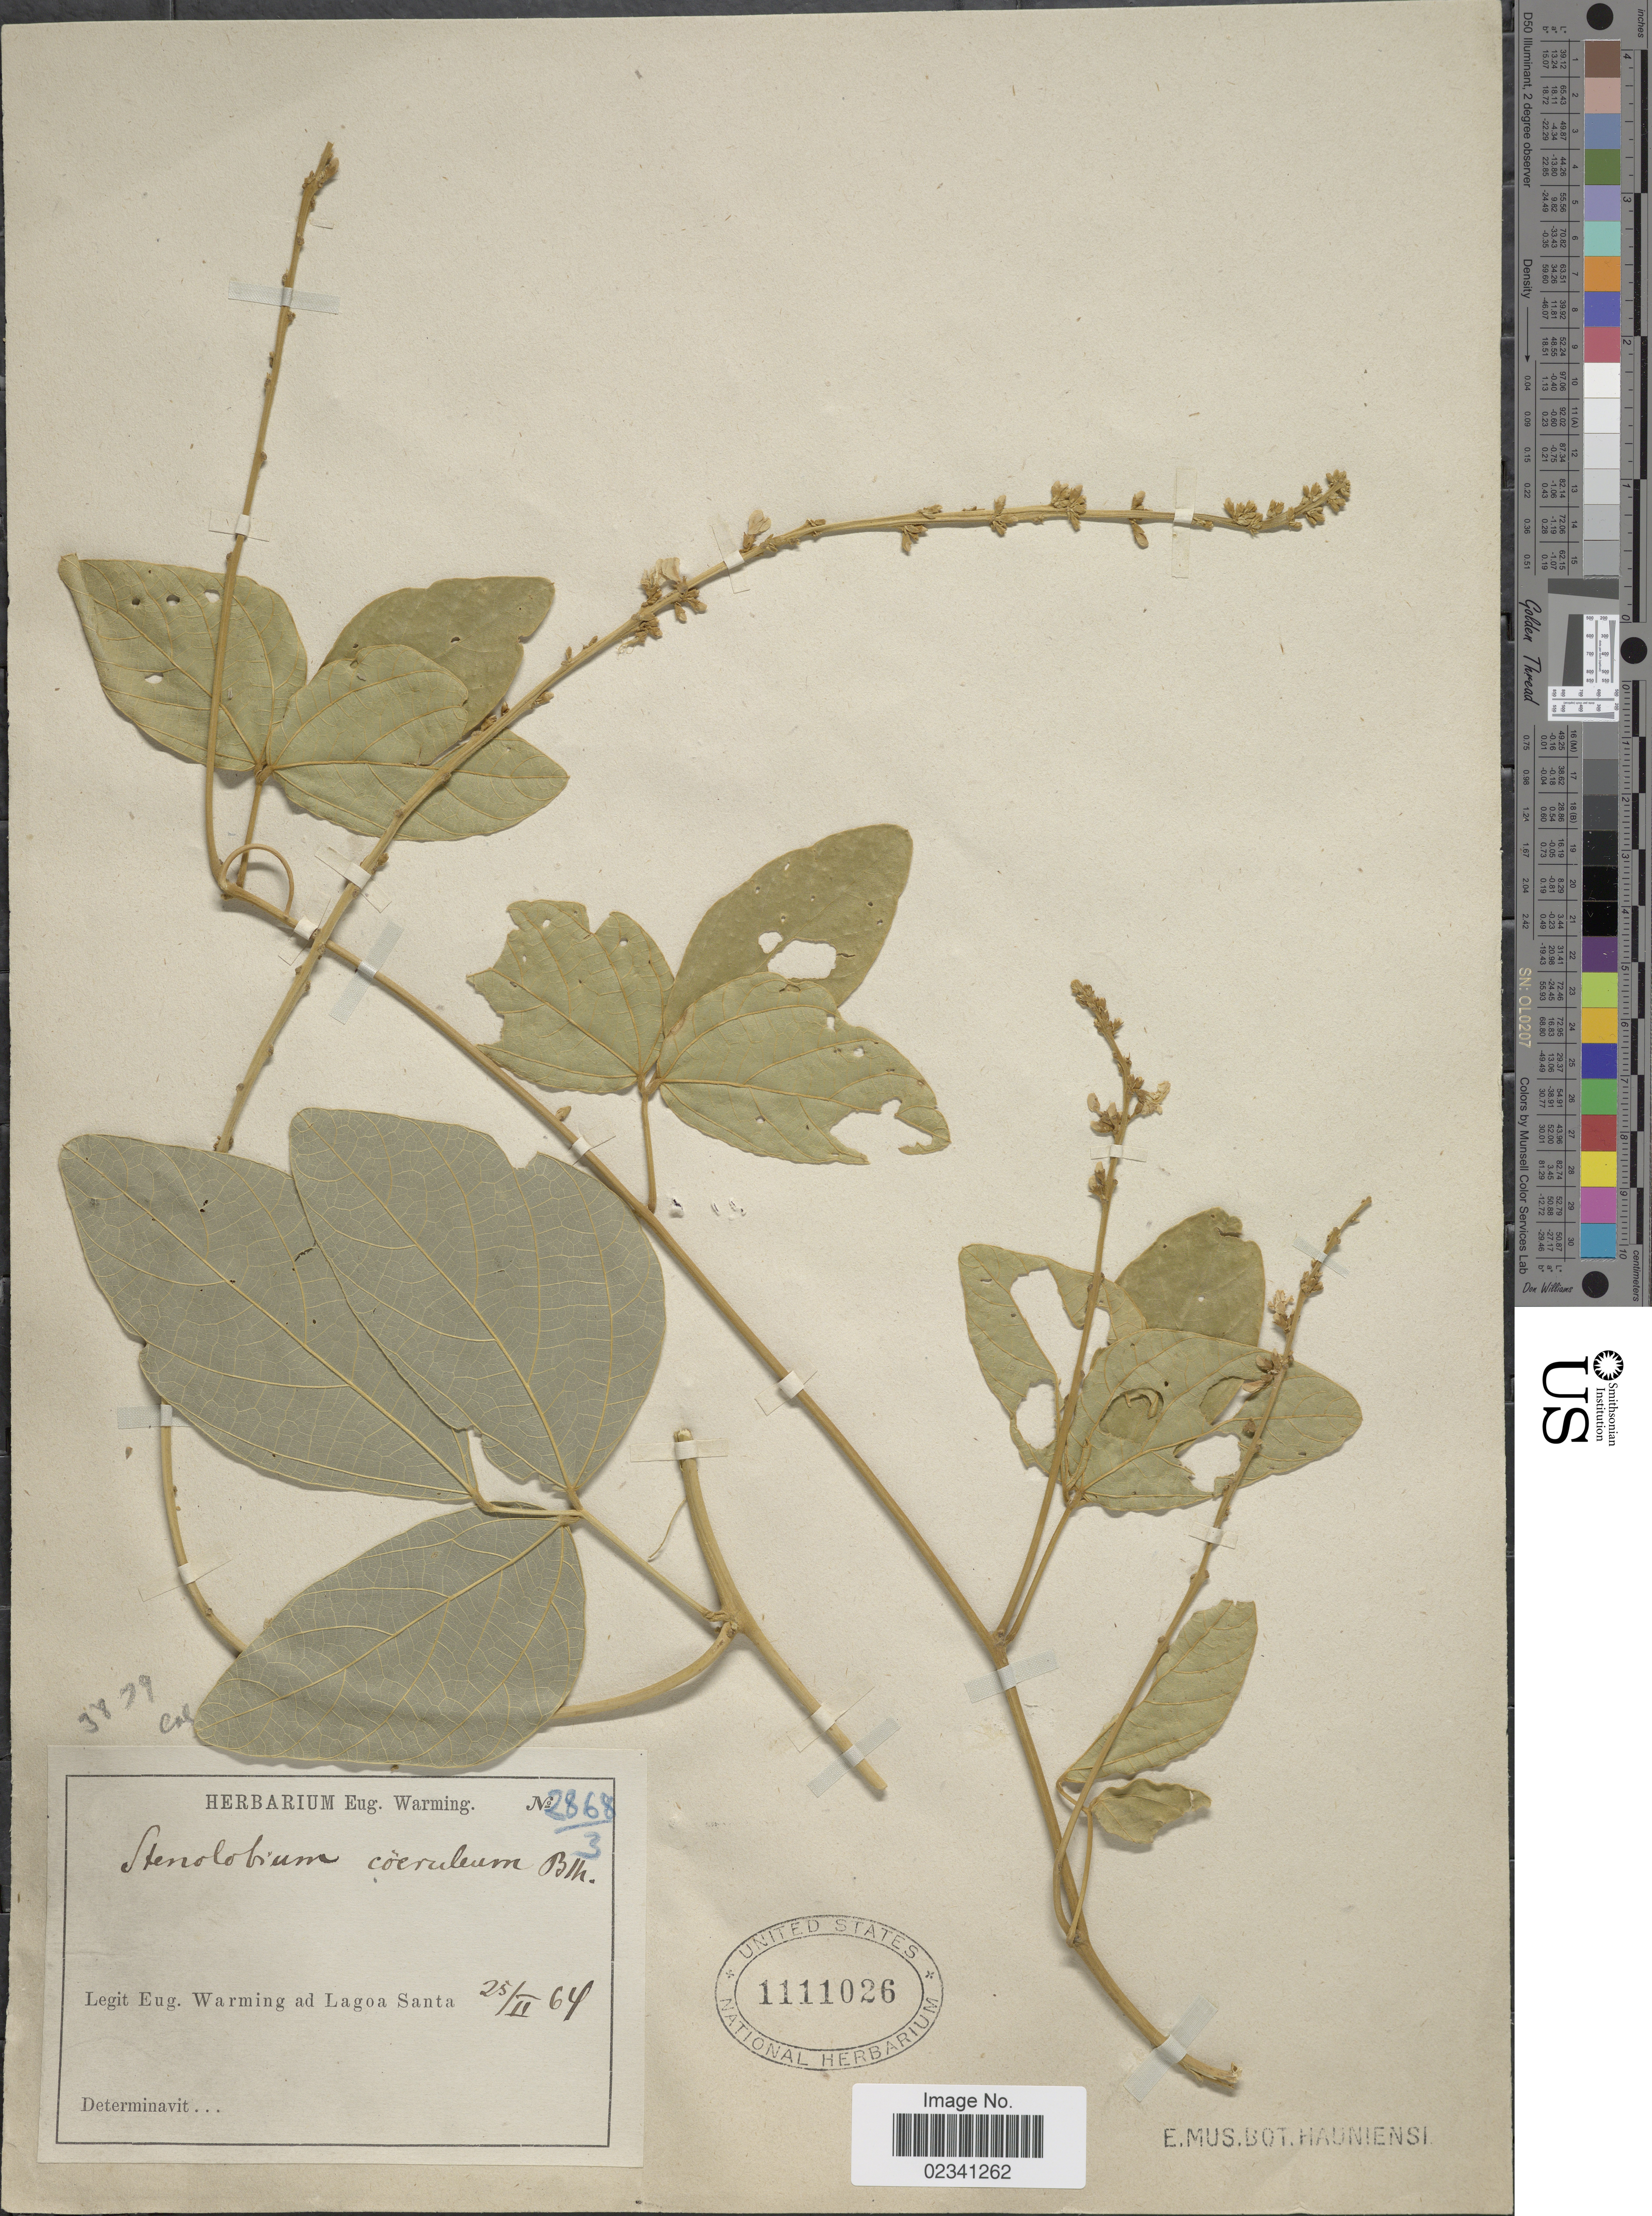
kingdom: Plantae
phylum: Tracheophyta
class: Magnoliopsida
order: Fabales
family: Fabaceae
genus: Calopogonium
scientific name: Calopogonium caeruleum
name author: (Benth.) C. Wright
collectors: E. Warming & L. Santa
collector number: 2868/3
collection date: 1864-02-25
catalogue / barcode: US 1111026